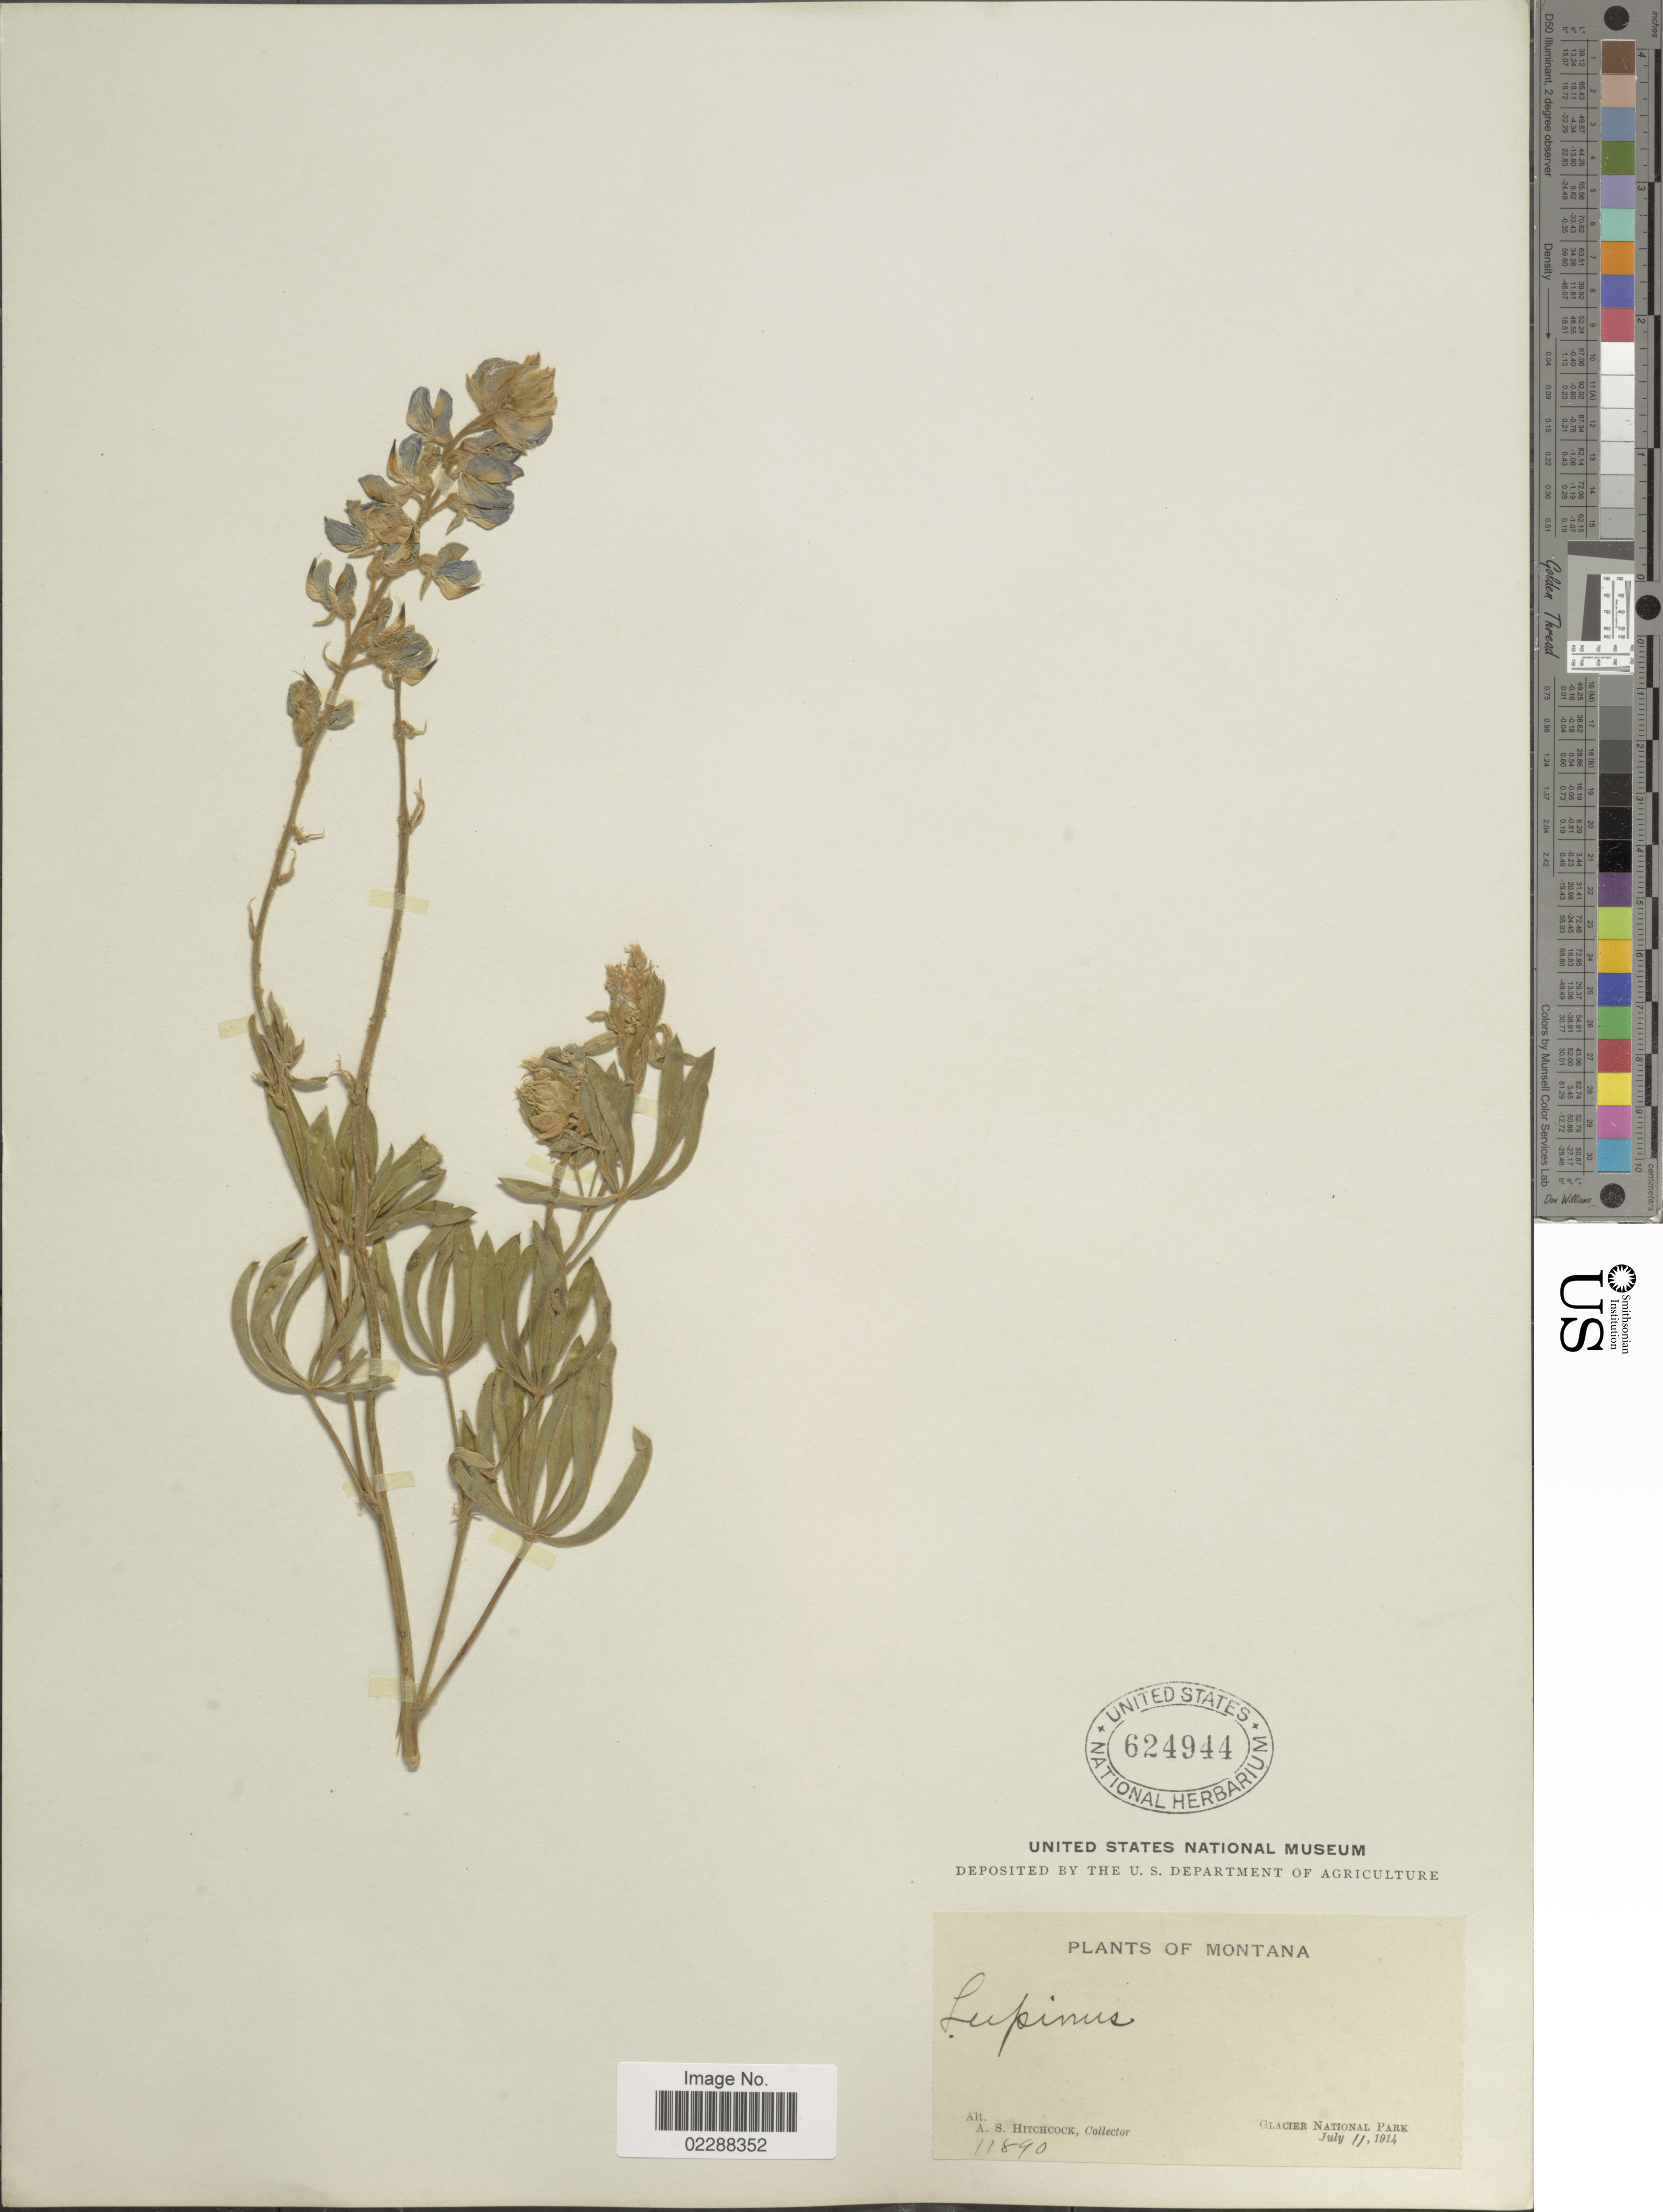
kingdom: Plantae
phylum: Tracheophyta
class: Magnoliopsida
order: Fabales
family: Fabaceae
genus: Lupinus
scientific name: Lupinus sp.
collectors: A. S. Hitchcock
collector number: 11890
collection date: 1914-07-11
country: United States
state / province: Montana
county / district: Flathead / Glacier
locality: Glacier National Park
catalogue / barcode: US 624944